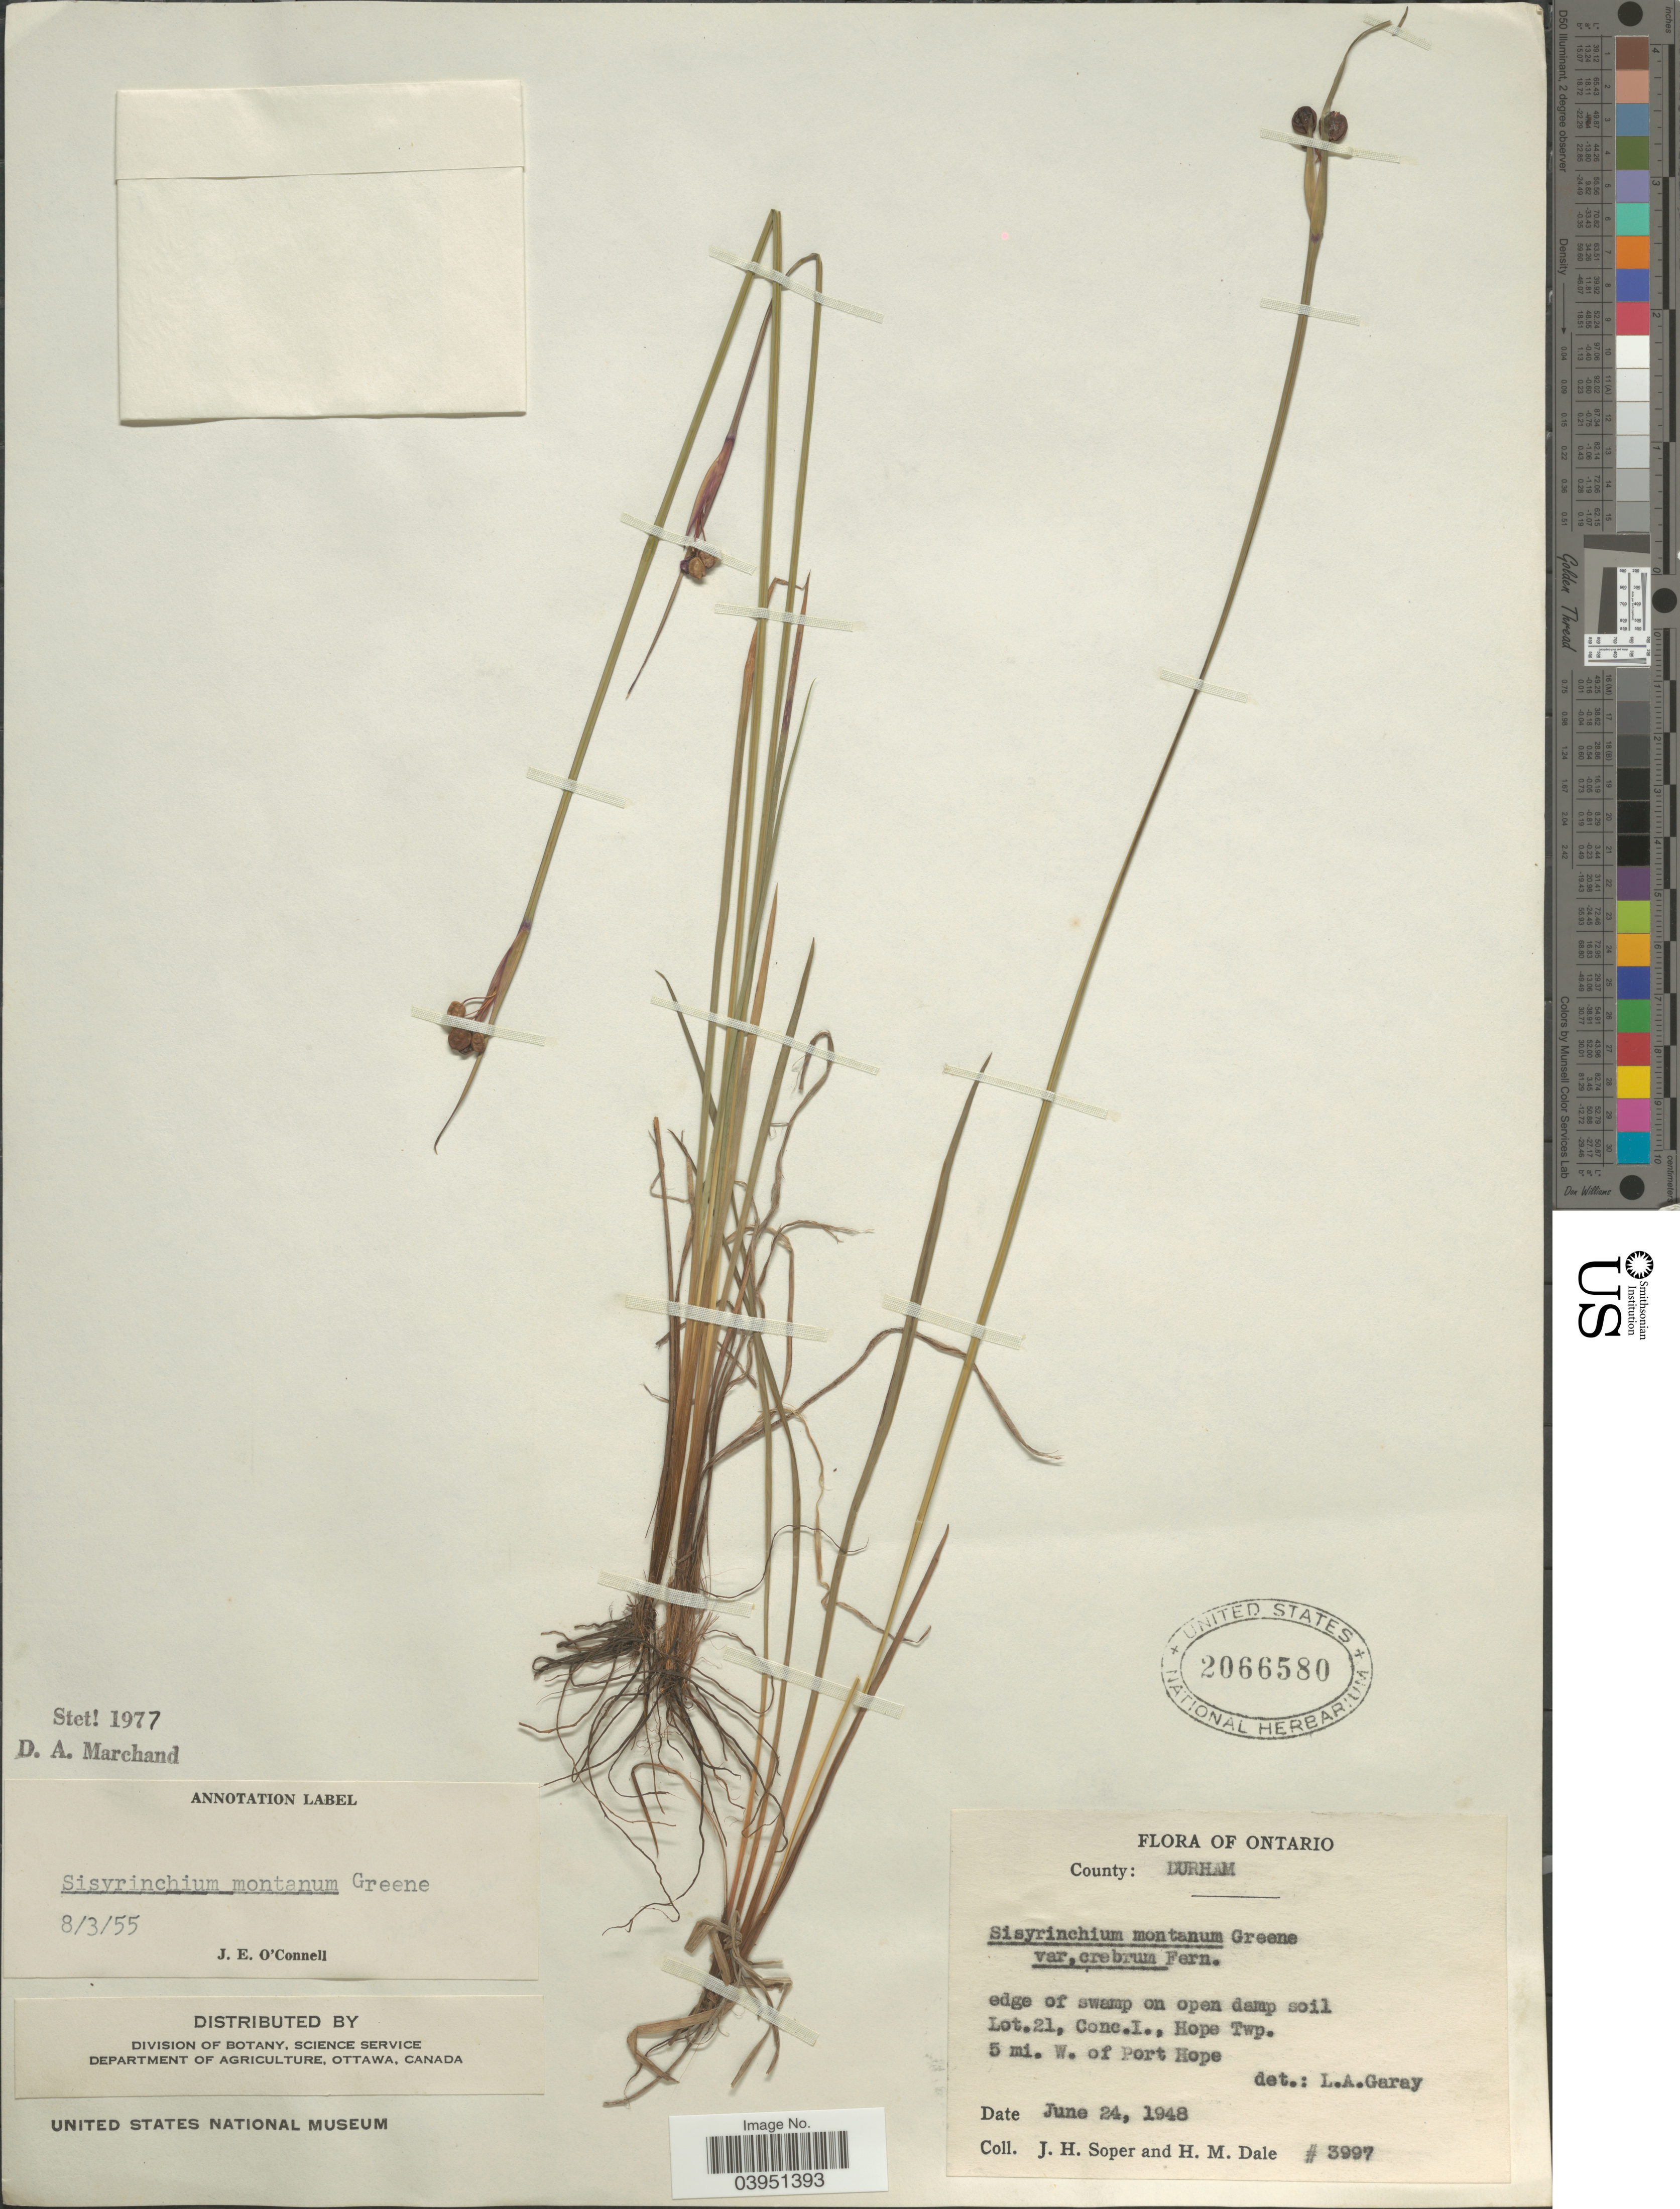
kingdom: Plantae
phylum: Tracheophyta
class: Liliopsida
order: Asparagales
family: Iridaceae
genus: Sisyrinchium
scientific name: Sisyrinchium montanum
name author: Greene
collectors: J. H. Soper & H. M. Dale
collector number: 3997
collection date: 1948-06-24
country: Canada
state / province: Ontario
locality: County: Durham. Lot.21, Conc.I., Hope Twp. 5 mi. W. of Port Hope.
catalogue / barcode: US 2066580